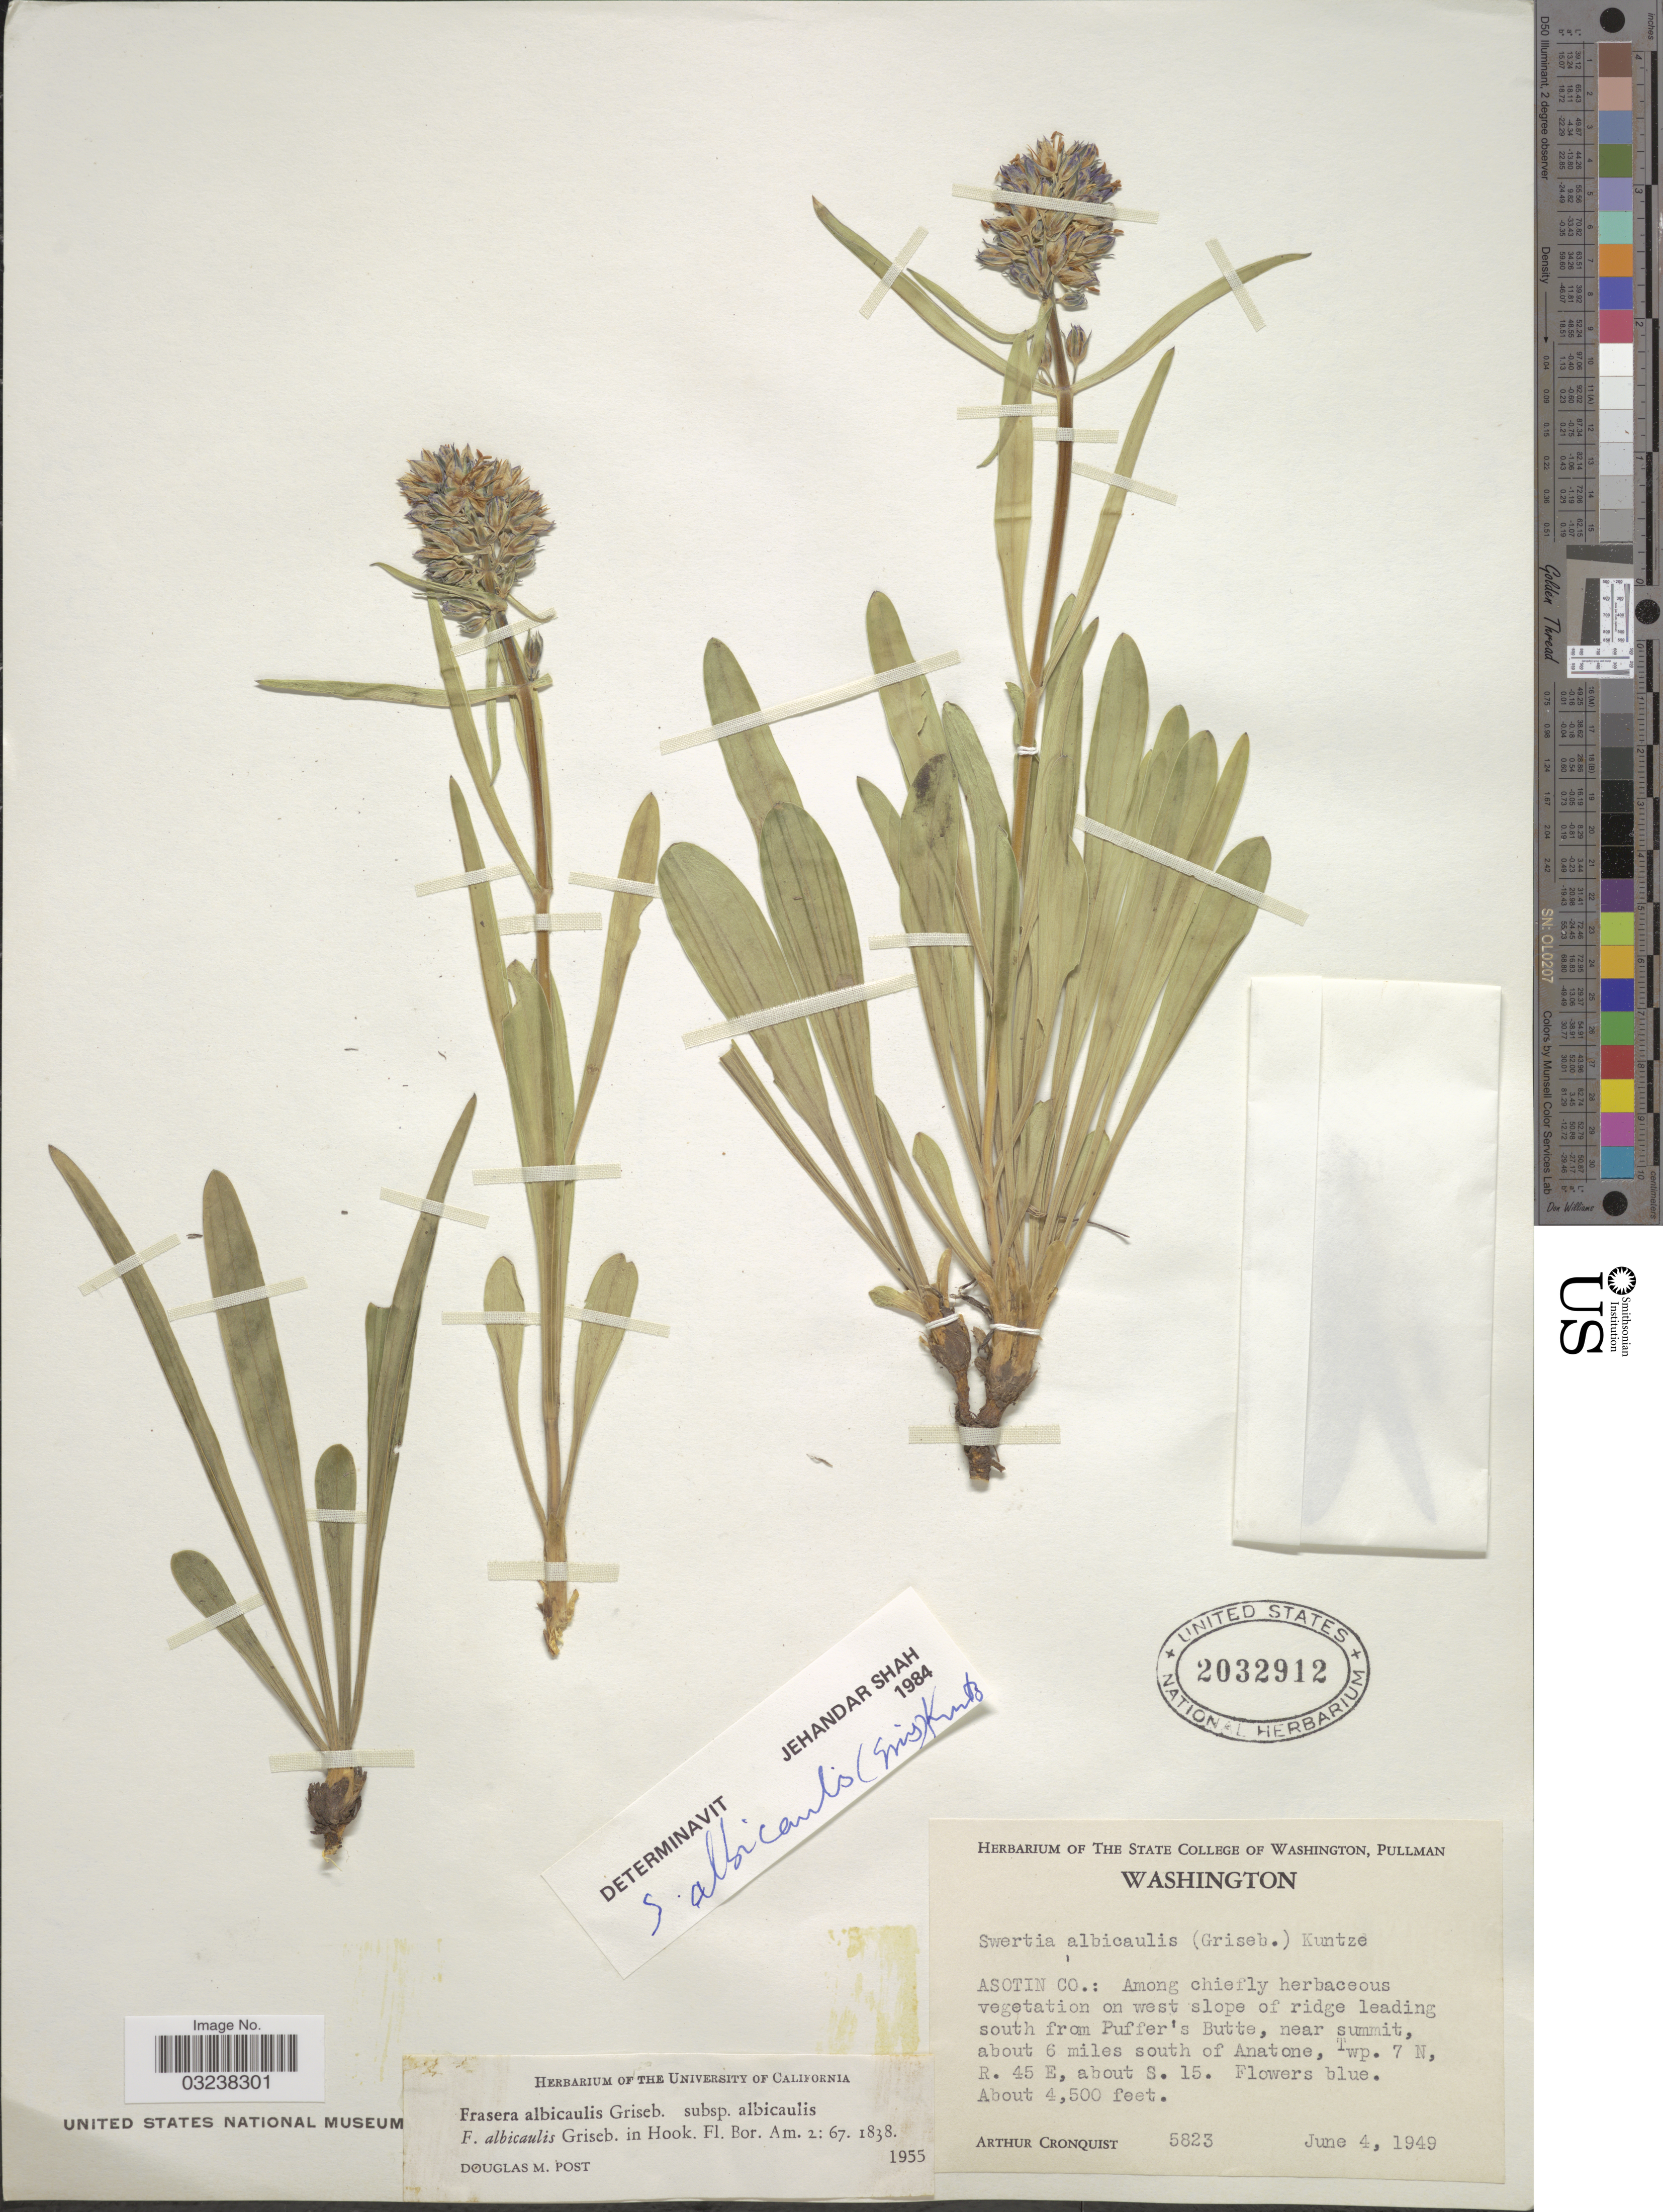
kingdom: Plantae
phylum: Tracheophyta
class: Magnoliopsida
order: Gentianales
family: Gentianaceae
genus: Swertia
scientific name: Swertia albicaulis var. albicaulis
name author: (Griseb.) Douglas ex Kuntze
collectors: A. J. Cronquist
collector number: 5823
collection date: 1949-06-04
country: United States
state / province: Washington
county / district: Asotin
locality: Asotin Co.: Among chiefly herbaceous vegetation on west slope of ridge leading south from Puffer's Butte, near summit, about 6 miles south of Anatone, Twp. 7 N, R. 45 E, about S. 15.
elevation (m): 1372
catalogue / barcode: US 2032912